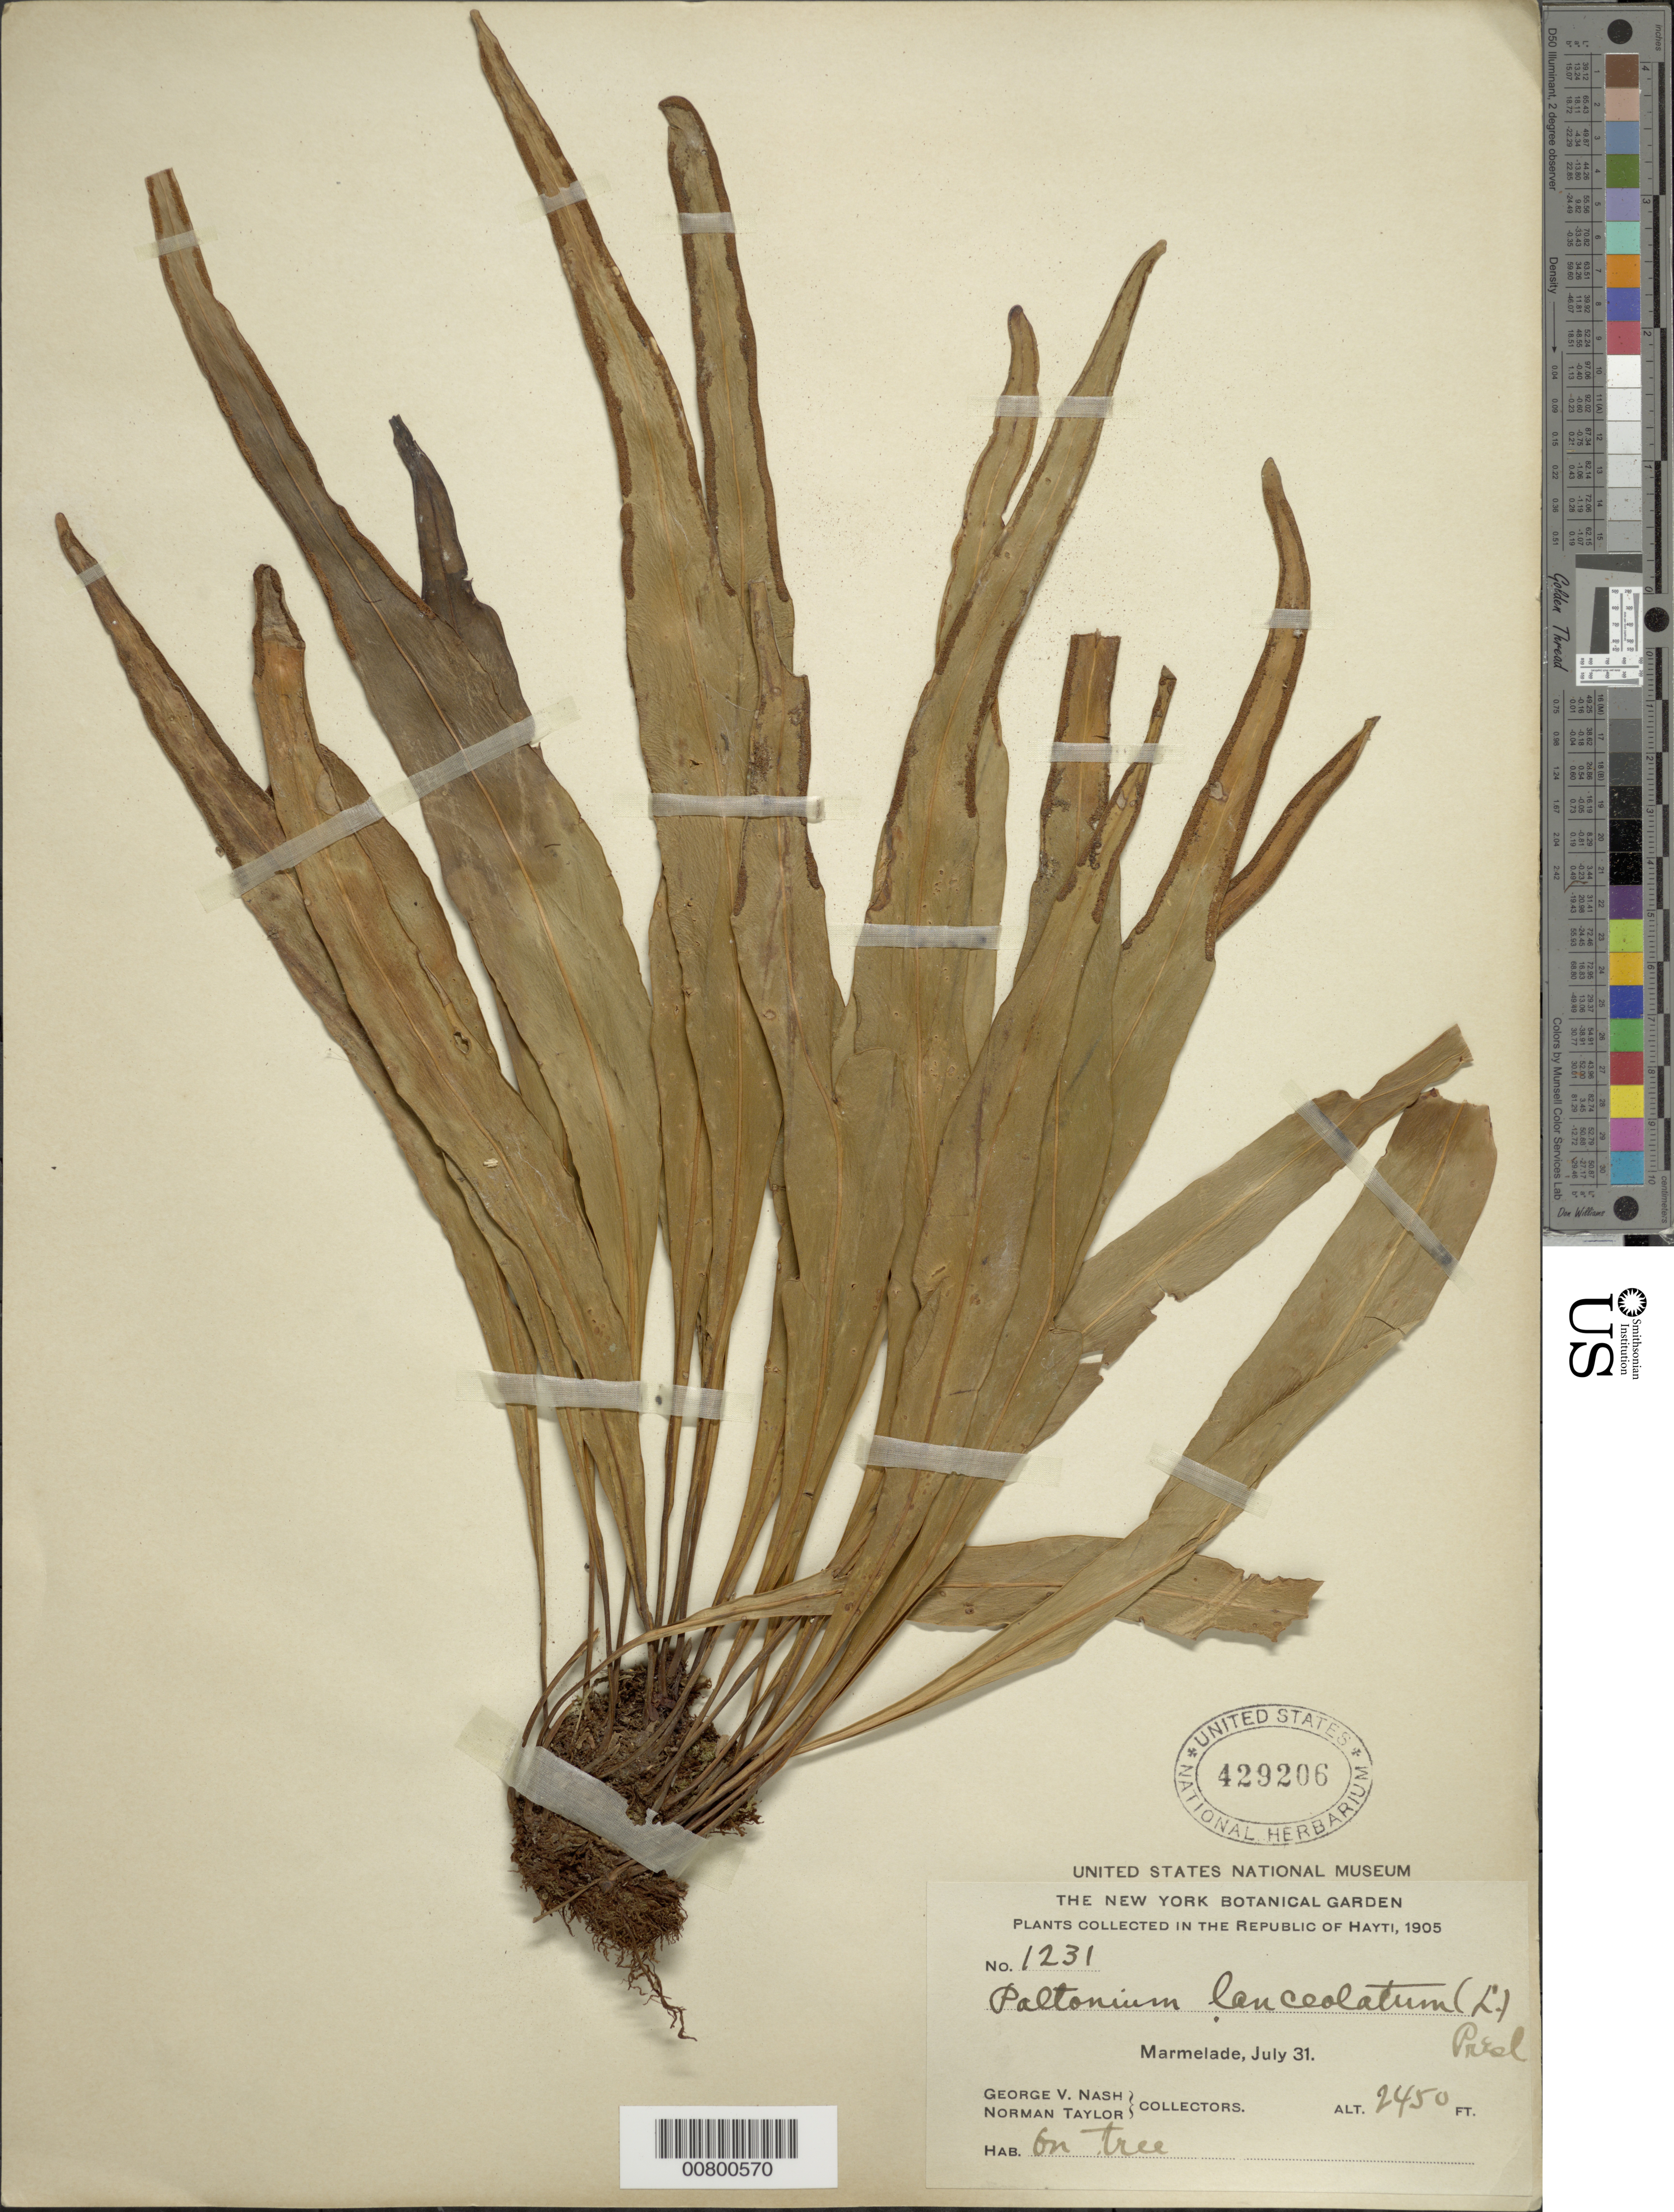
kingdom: Plantae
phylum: Tracheophyta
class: Polypodiopsida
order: Polypodiales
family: Polypodiaceae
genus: Pleopeltis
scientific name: Pleopeltis marginata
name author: A.R. Sm. & Tejero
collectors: G. V. Nash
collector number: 1231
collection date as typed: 31 Jul 1905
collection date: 1905-07-31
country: Haiti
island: Hispaniola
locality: Marmelade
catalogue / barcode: US 429206